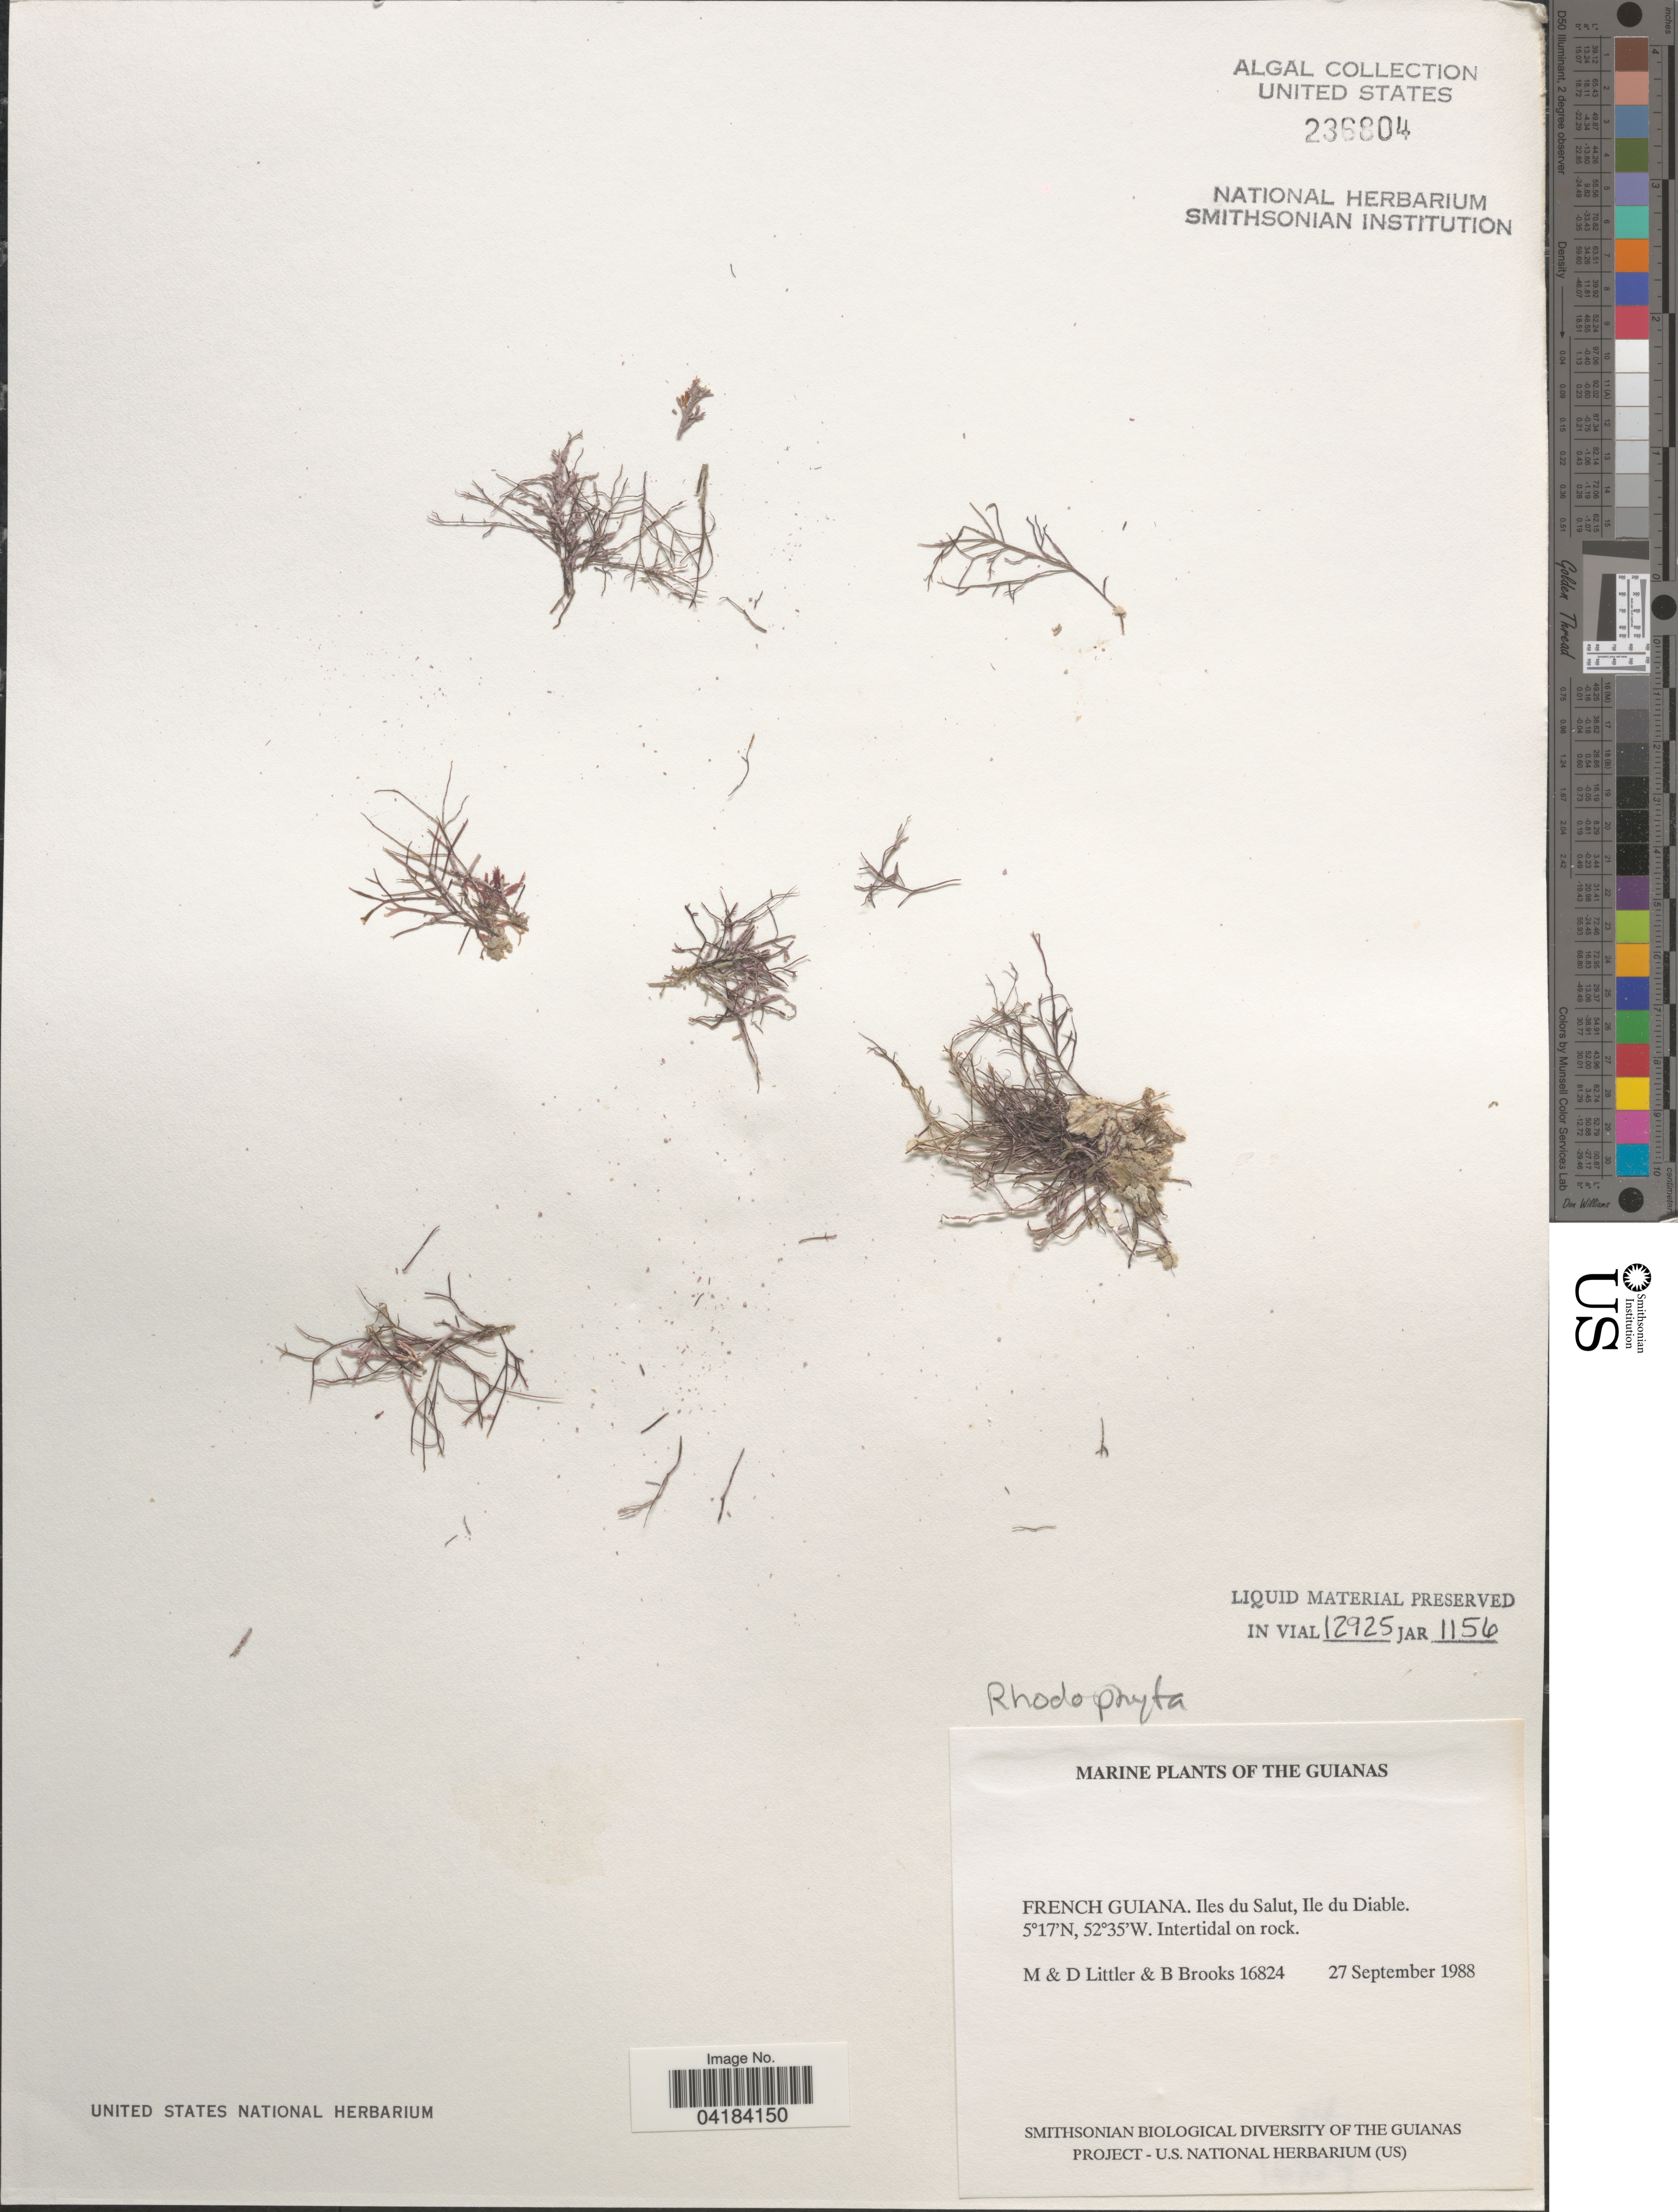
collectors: M. Littler, D. S. Littler & B. Brooks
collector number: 16824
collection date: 1988-09-27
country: French Guiana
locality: The Guianas. Iles du Salut, Ile du Diable.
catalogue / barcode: US 236804